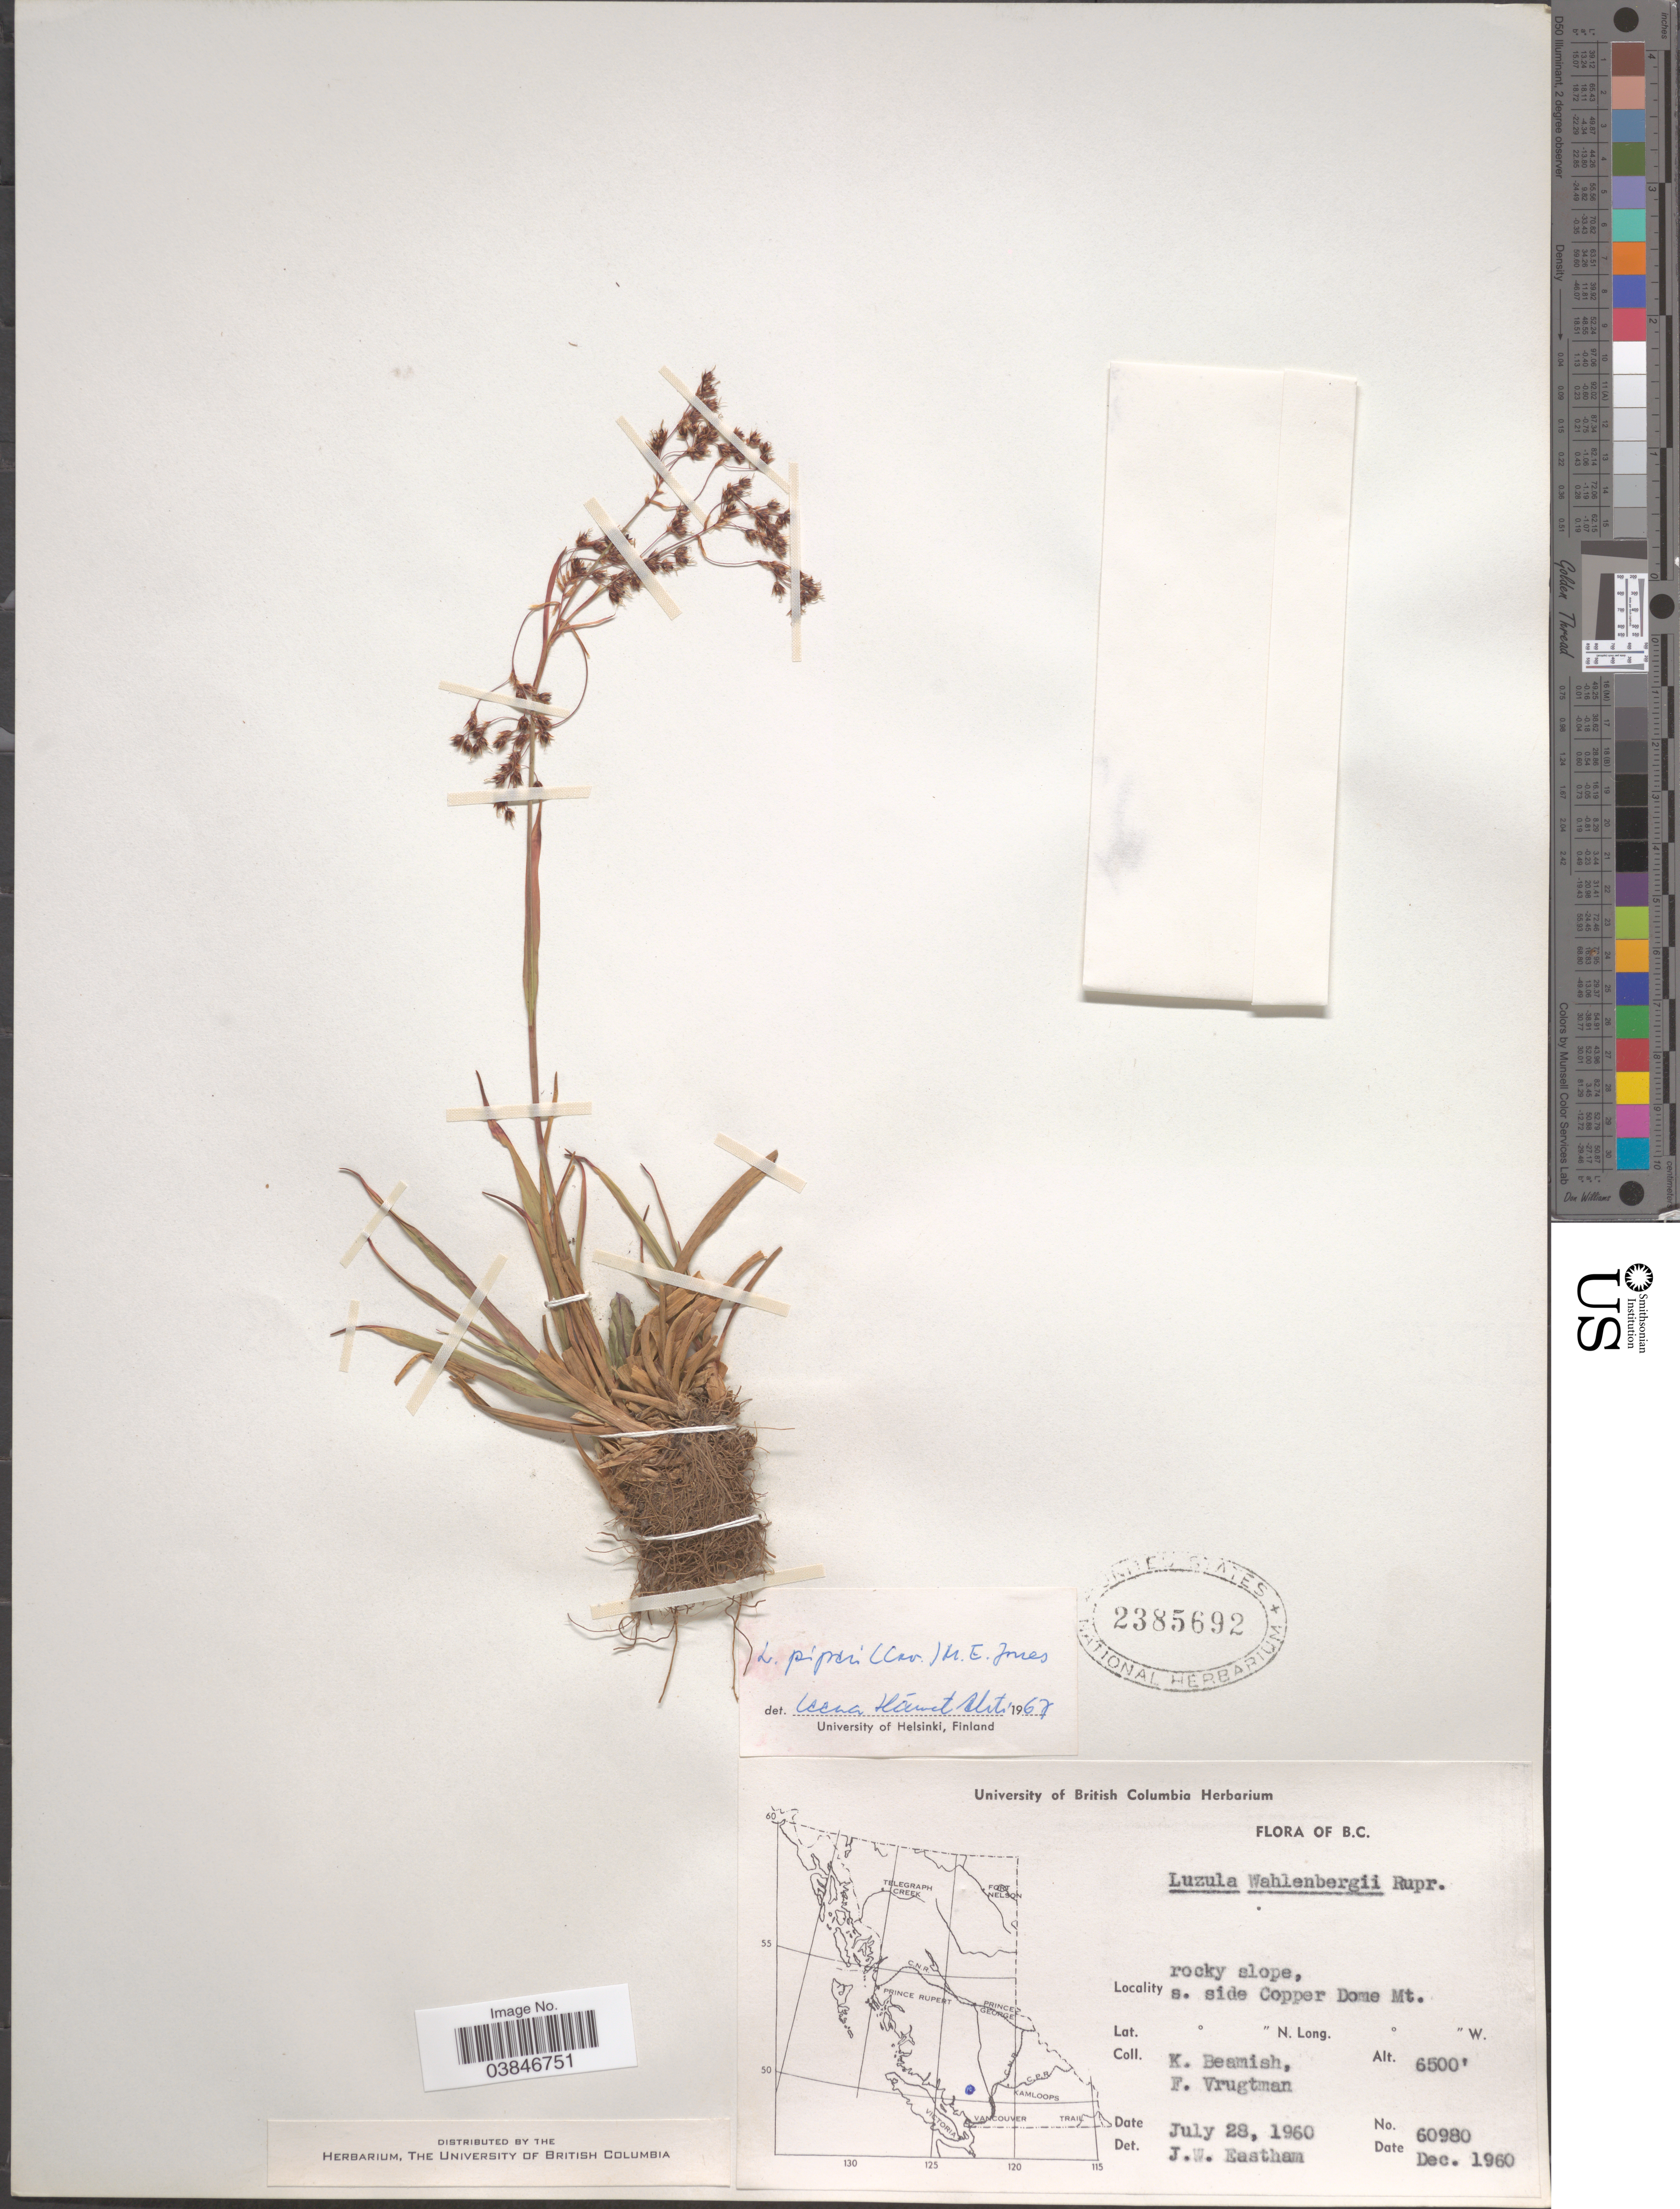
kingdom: Plantae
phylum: Tracheophyta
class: Liliopsida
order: Poales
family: Juncaceae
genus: Luzula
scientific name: Luzula piperi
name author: (Coville) M.E. Jones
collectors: K. Beamish & F. Vrugtman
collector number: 60980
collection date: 1960-07-28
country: Canada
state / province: British Columbia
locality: S. side Copper Dome Mt.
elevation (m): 1981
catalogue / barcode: US 2385692